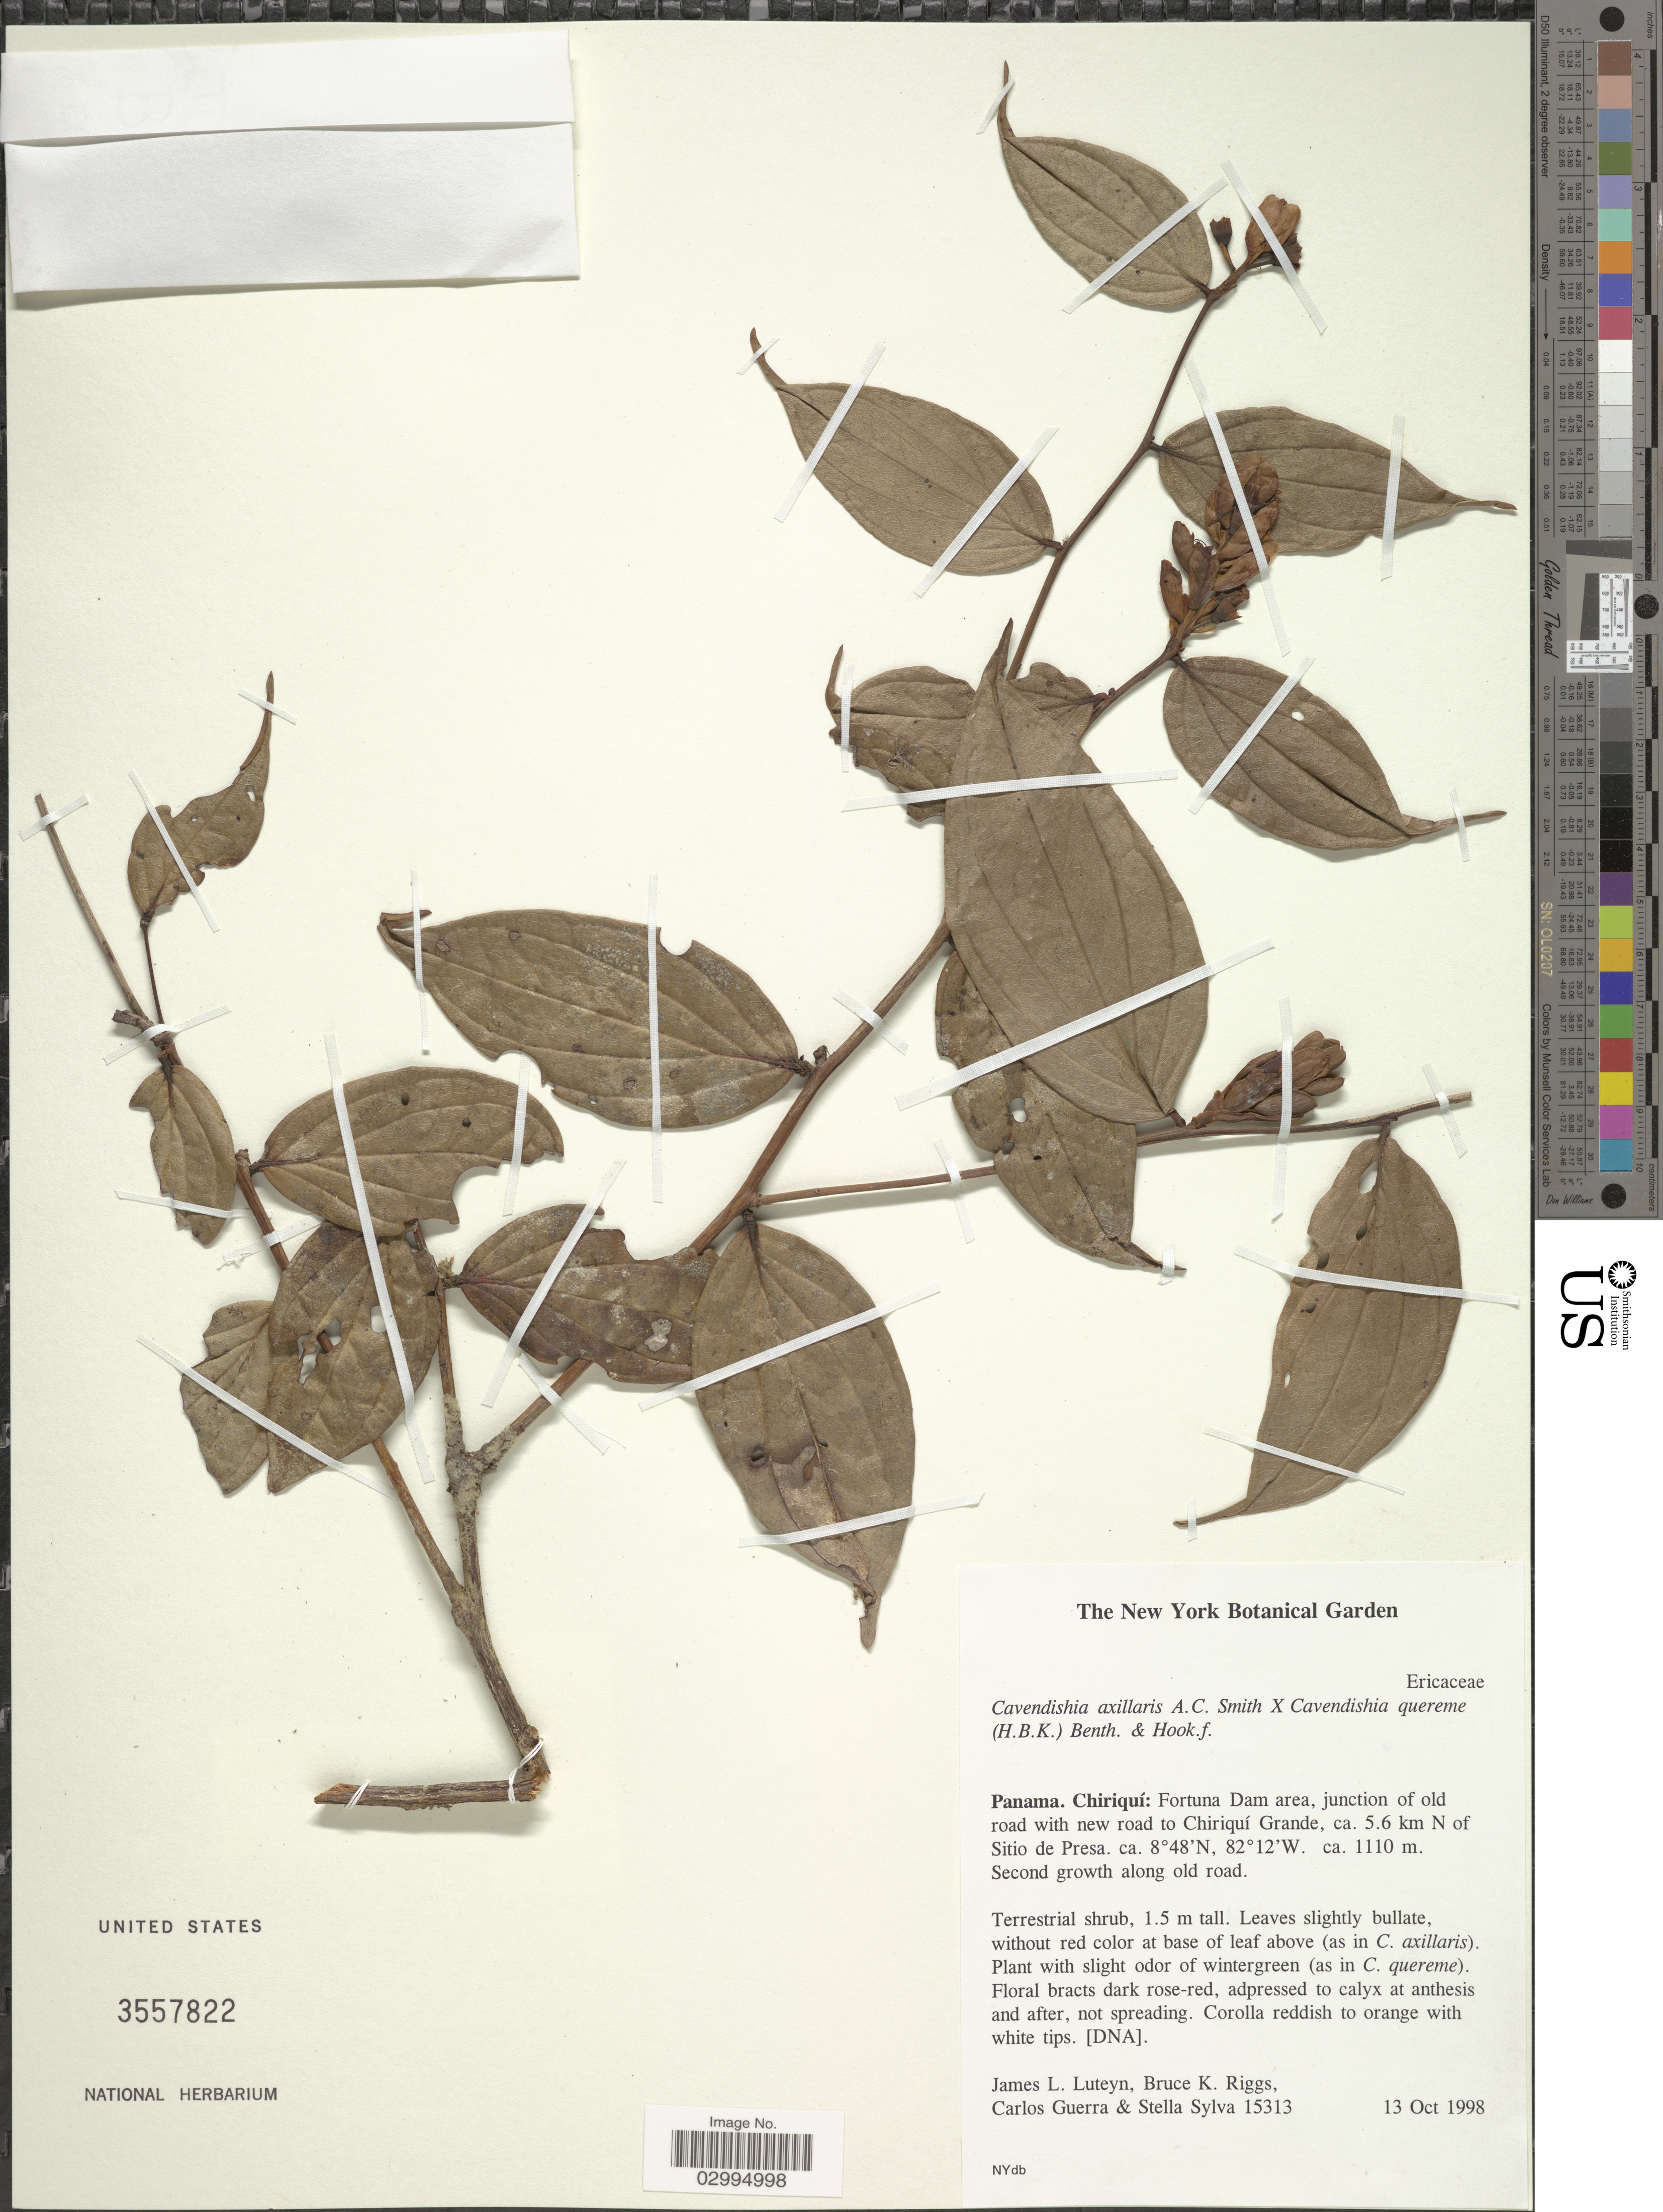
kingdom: Plantae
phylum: Tracheophyta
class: Magnoliopsida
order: Ericales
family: Ericaceae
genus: Cavendishia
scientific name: Cavendishia axillaris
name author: A.C. Sm.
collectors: J. Luteyn, B. Riggs, C. Guerra & S. Sylva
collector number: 15313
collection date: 1998-10-13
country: Panama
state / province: Chiriqui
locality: Fortuna Dam area, junction of old road with new road to Chiriquí Grande, ca. 5.6 km N of Sitio de Presa.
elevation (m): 1110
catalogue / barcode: US 3557822